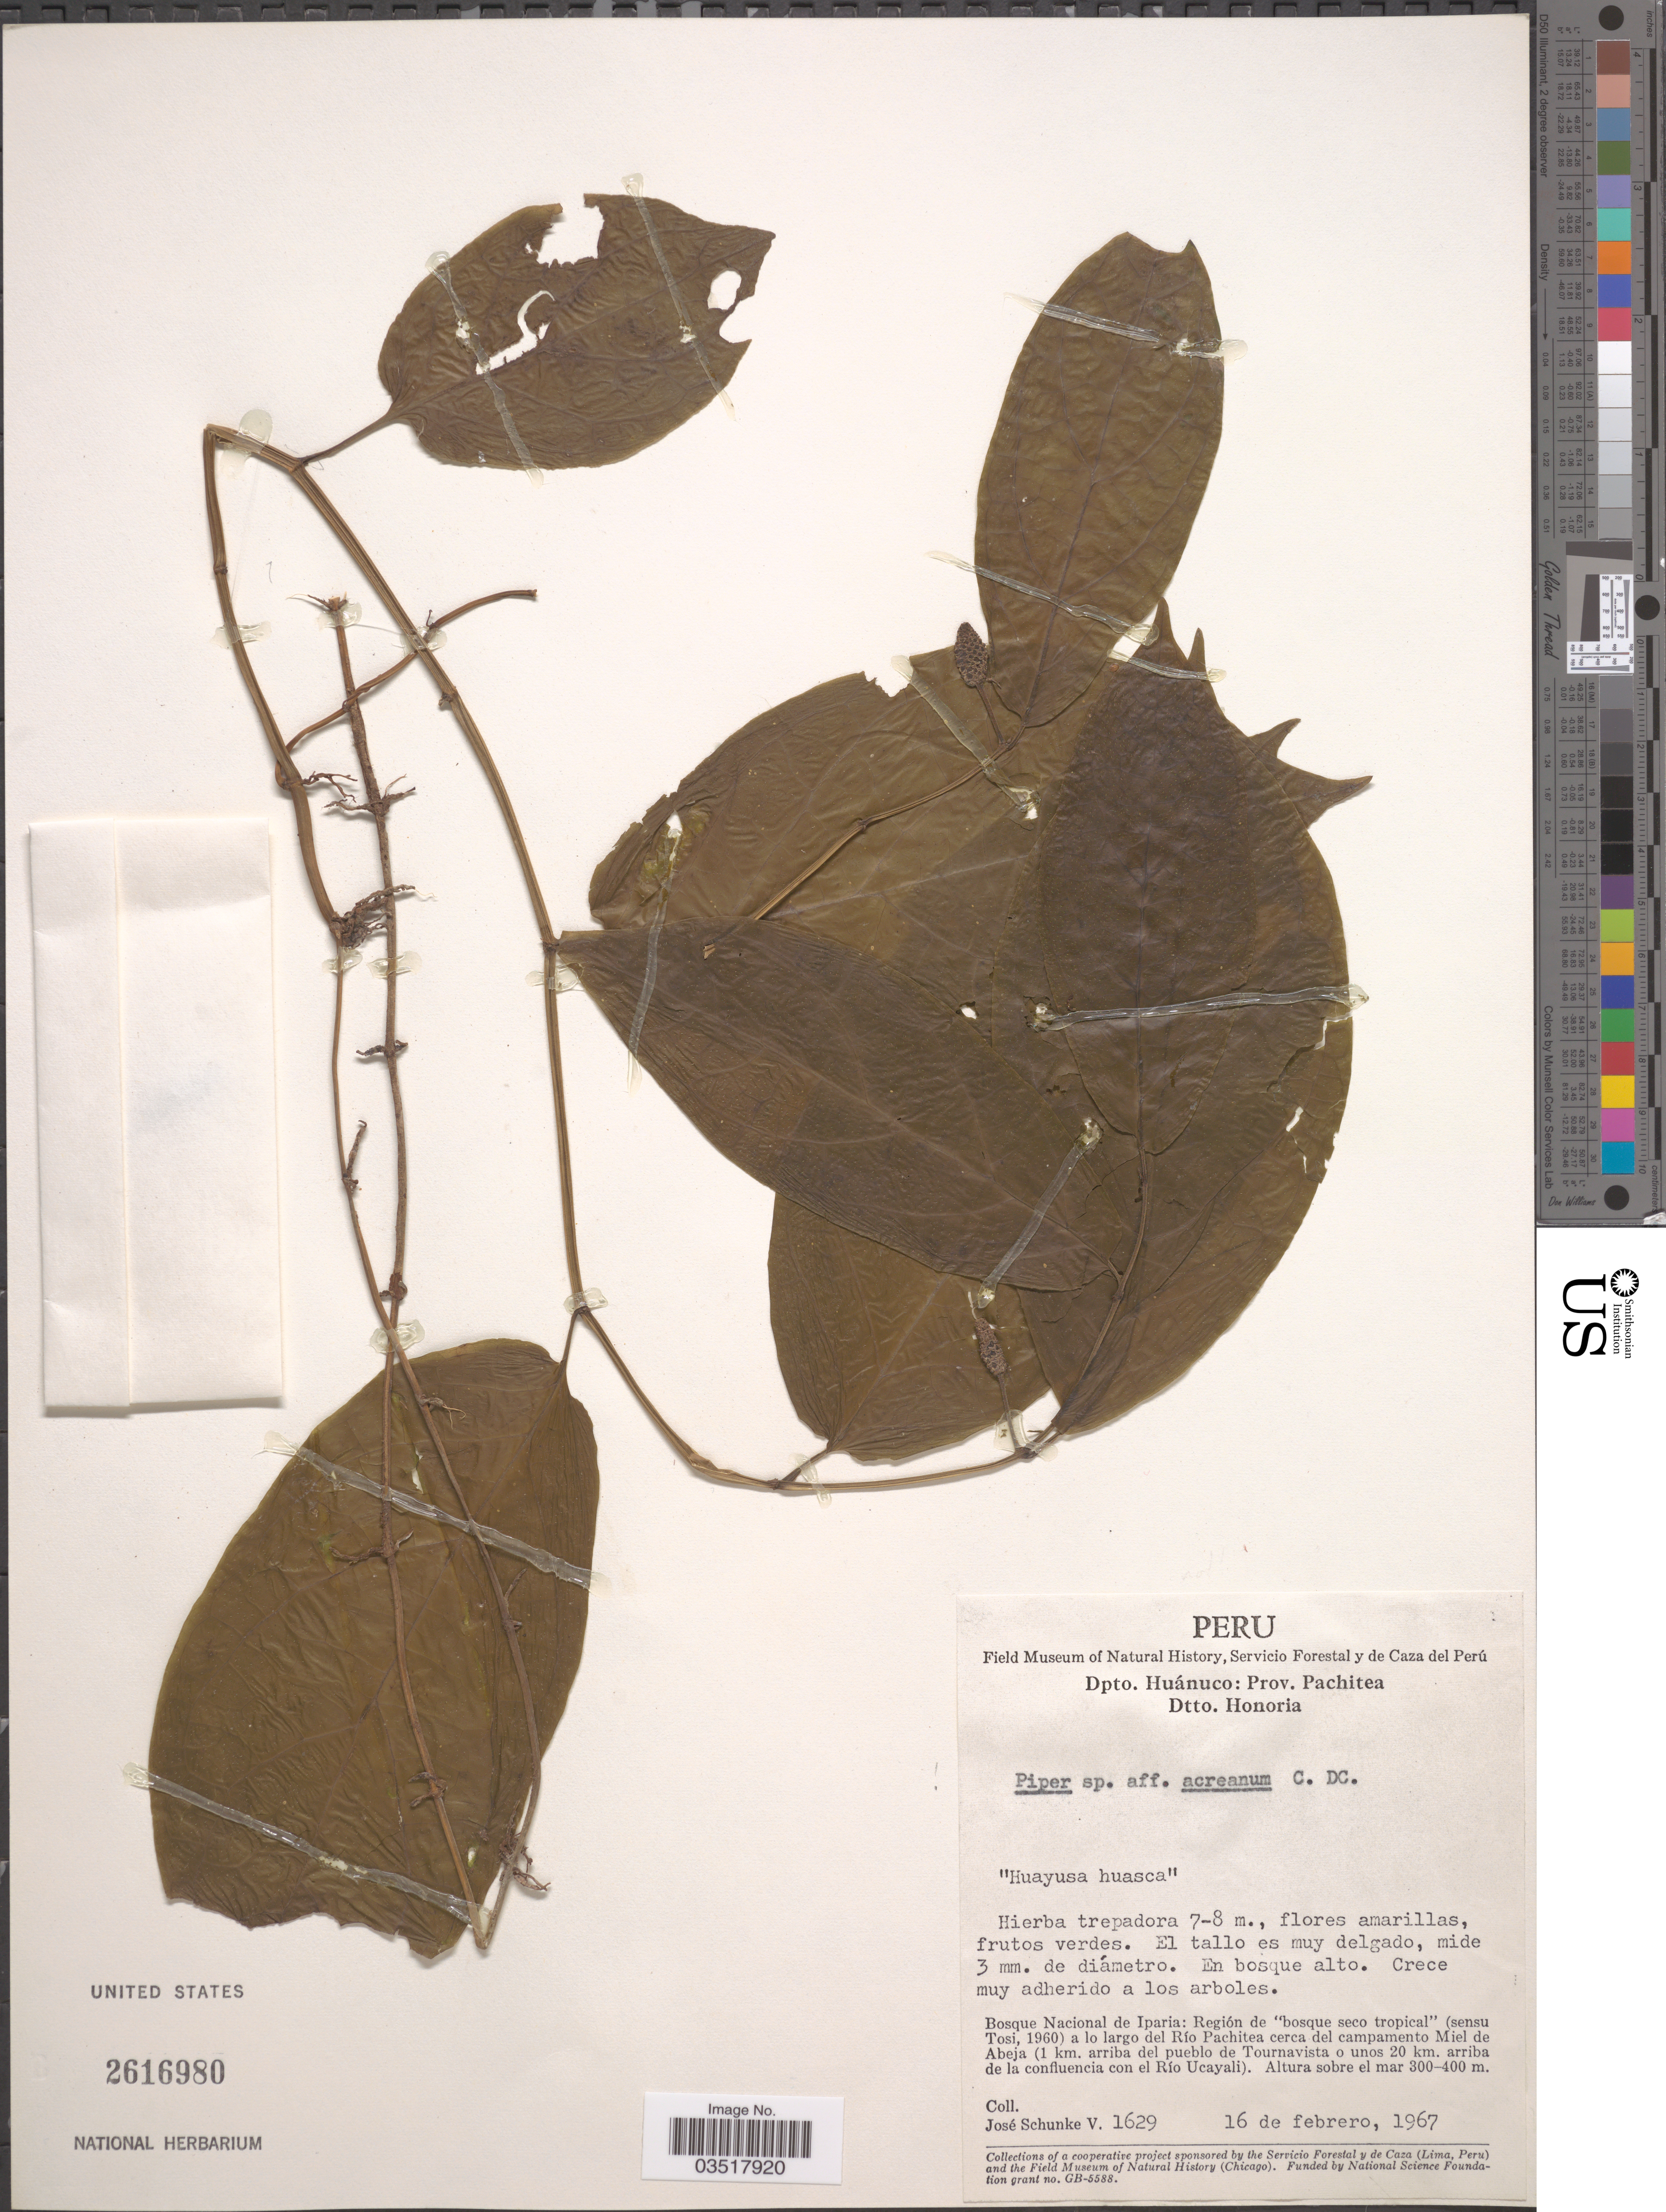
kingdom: Plantae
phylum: Tracheophyta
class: Magnoliopsida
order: Piperales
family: Piperaceae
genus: Piper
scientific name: Piper acreanum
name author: C. DC.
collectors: J. Schunke Vigo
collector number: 1629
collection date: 1967-02-16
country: Peru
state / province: Huánuco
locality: Dpto. Huánuco: Prov. Pachitea. Dtto. Honoria. Bosque Nacional de Iparia: Región de 'bosque seco tropical' (sensu Tosi, 1960) a lo largo del Río Pachitea cerca del campamento Miel de Abeja (1 km. arriba del pueblo de Tournavista o unos 20 km. arriba de la confluencia con el Río Ucayali).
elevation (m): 300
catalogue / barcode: US 2616980